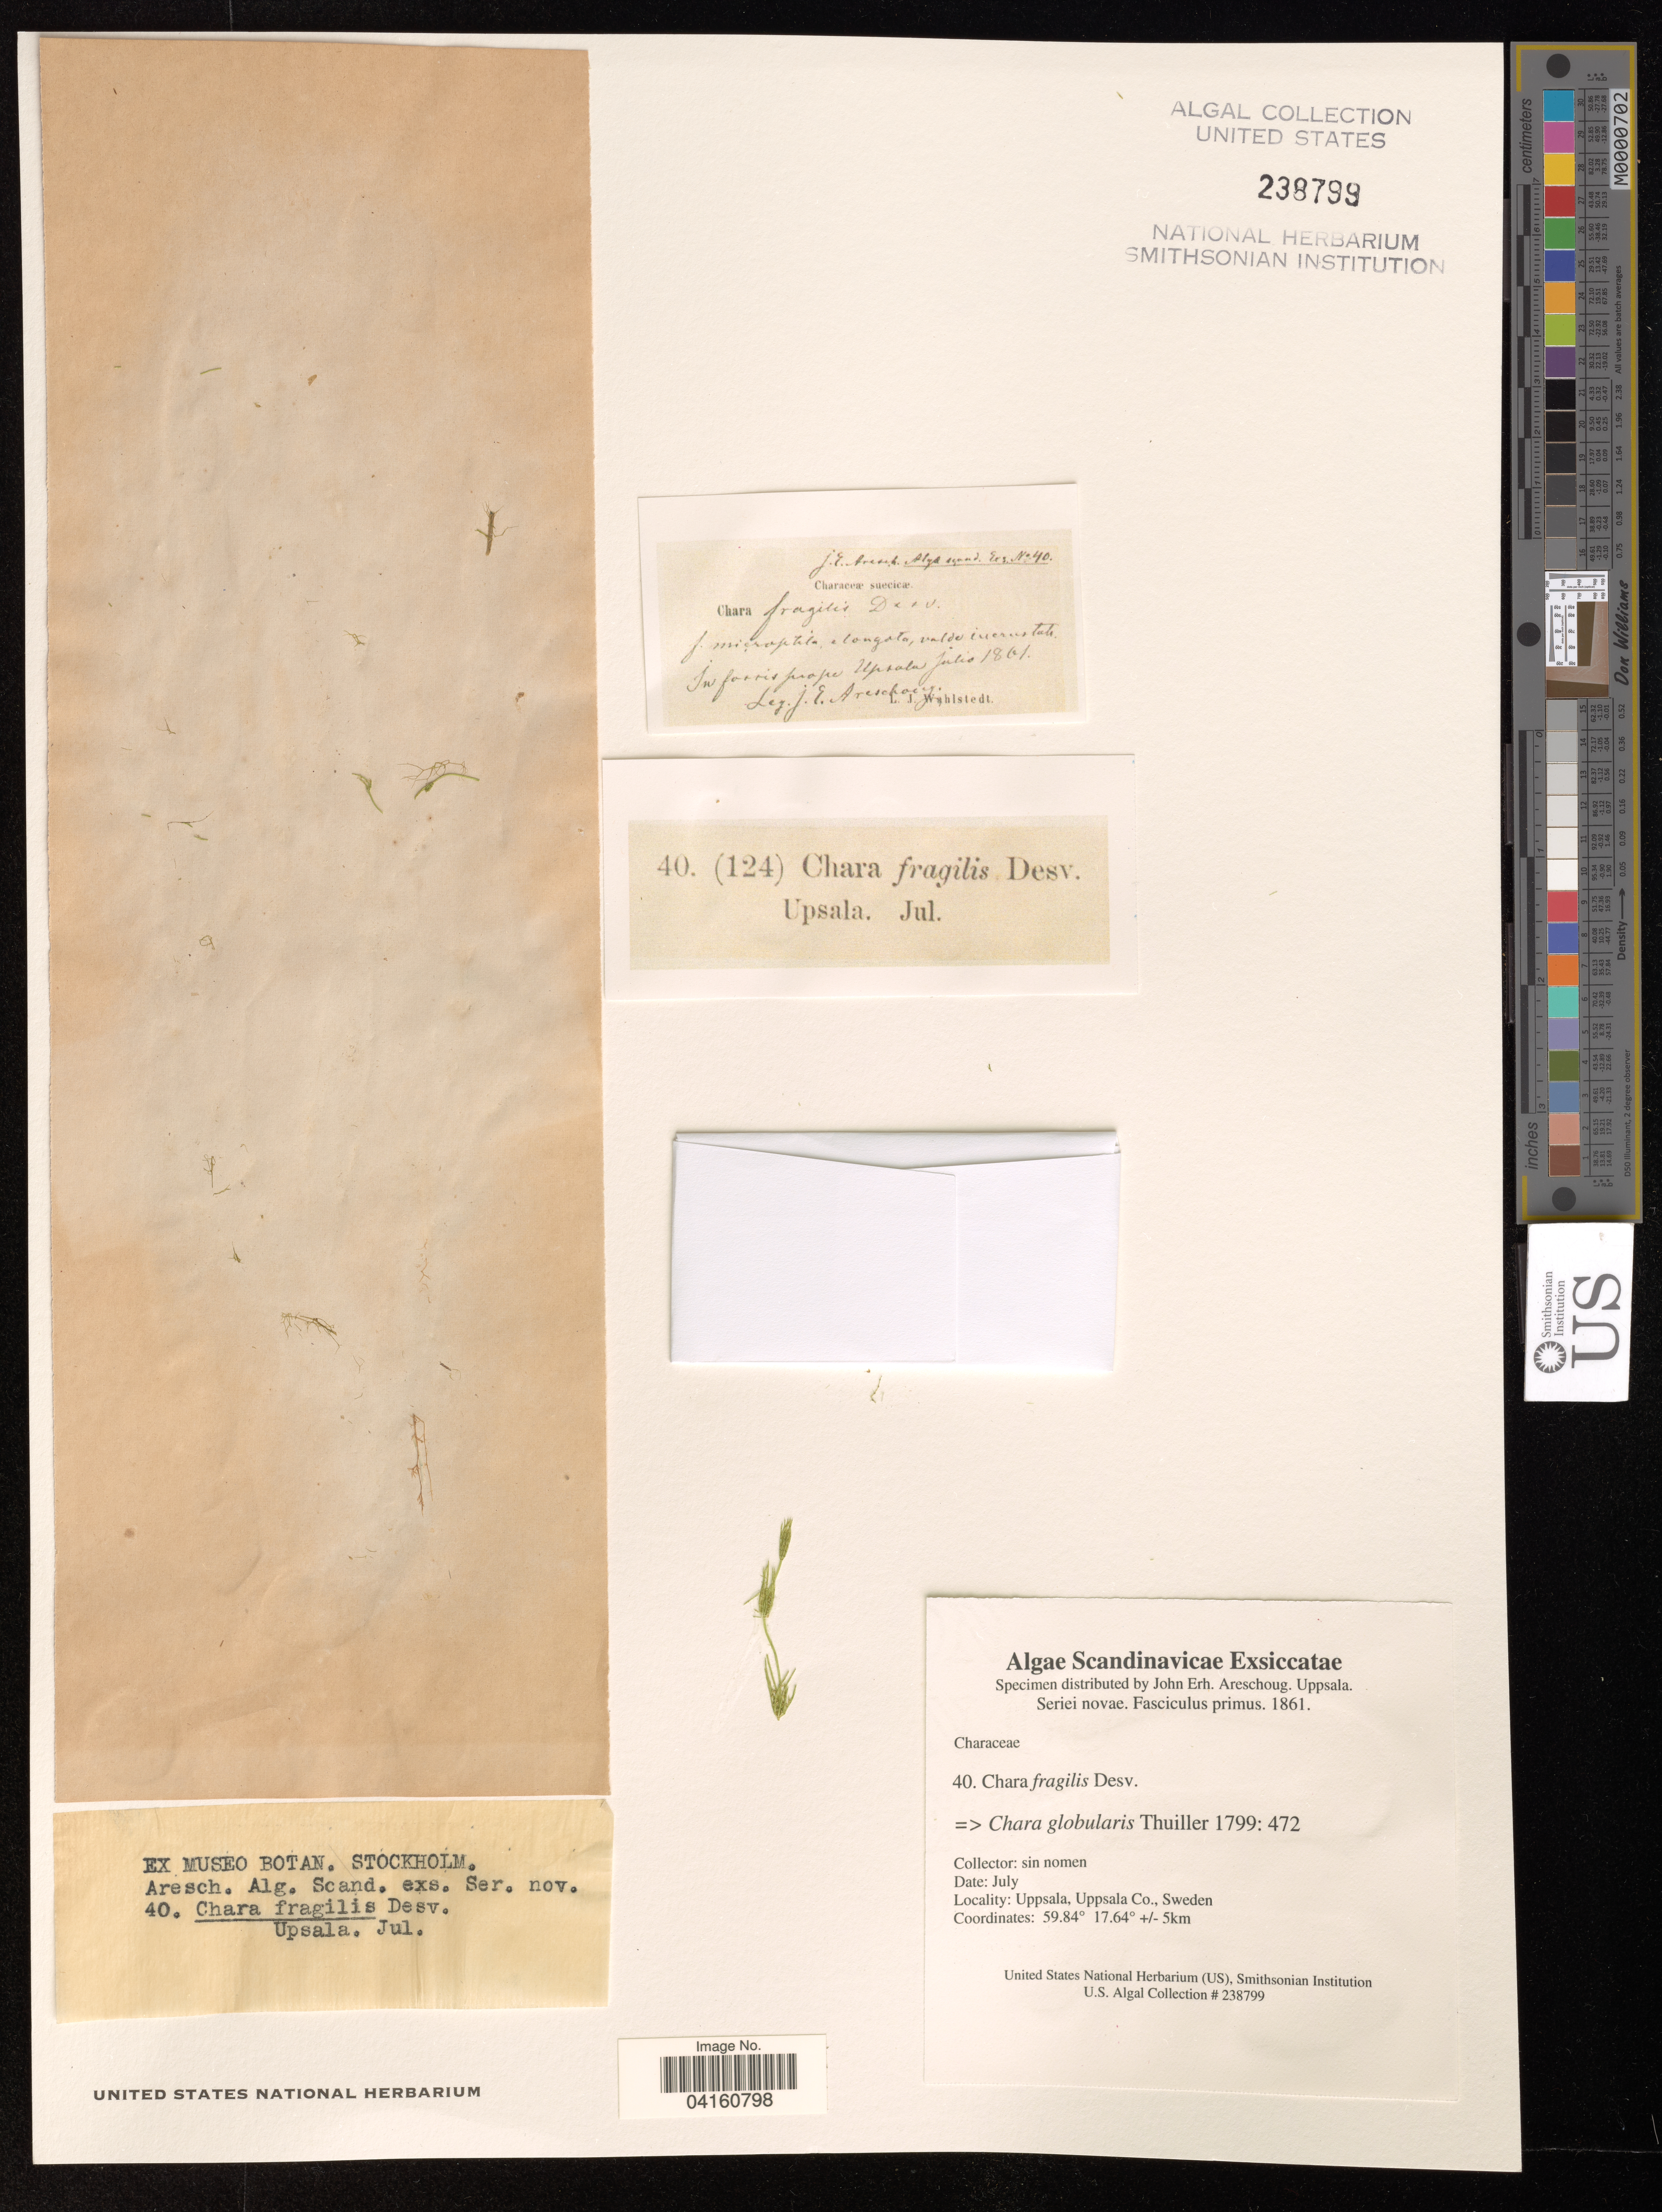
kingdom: Plantae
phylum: Charophyta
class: Charophyceae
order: Charales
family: Characeae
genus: Chara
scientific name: Chara globularis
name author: Thuiller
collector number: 40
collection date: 1861-07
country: Sweden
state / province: Uppsala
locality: Uppsala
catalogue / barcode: US 238799